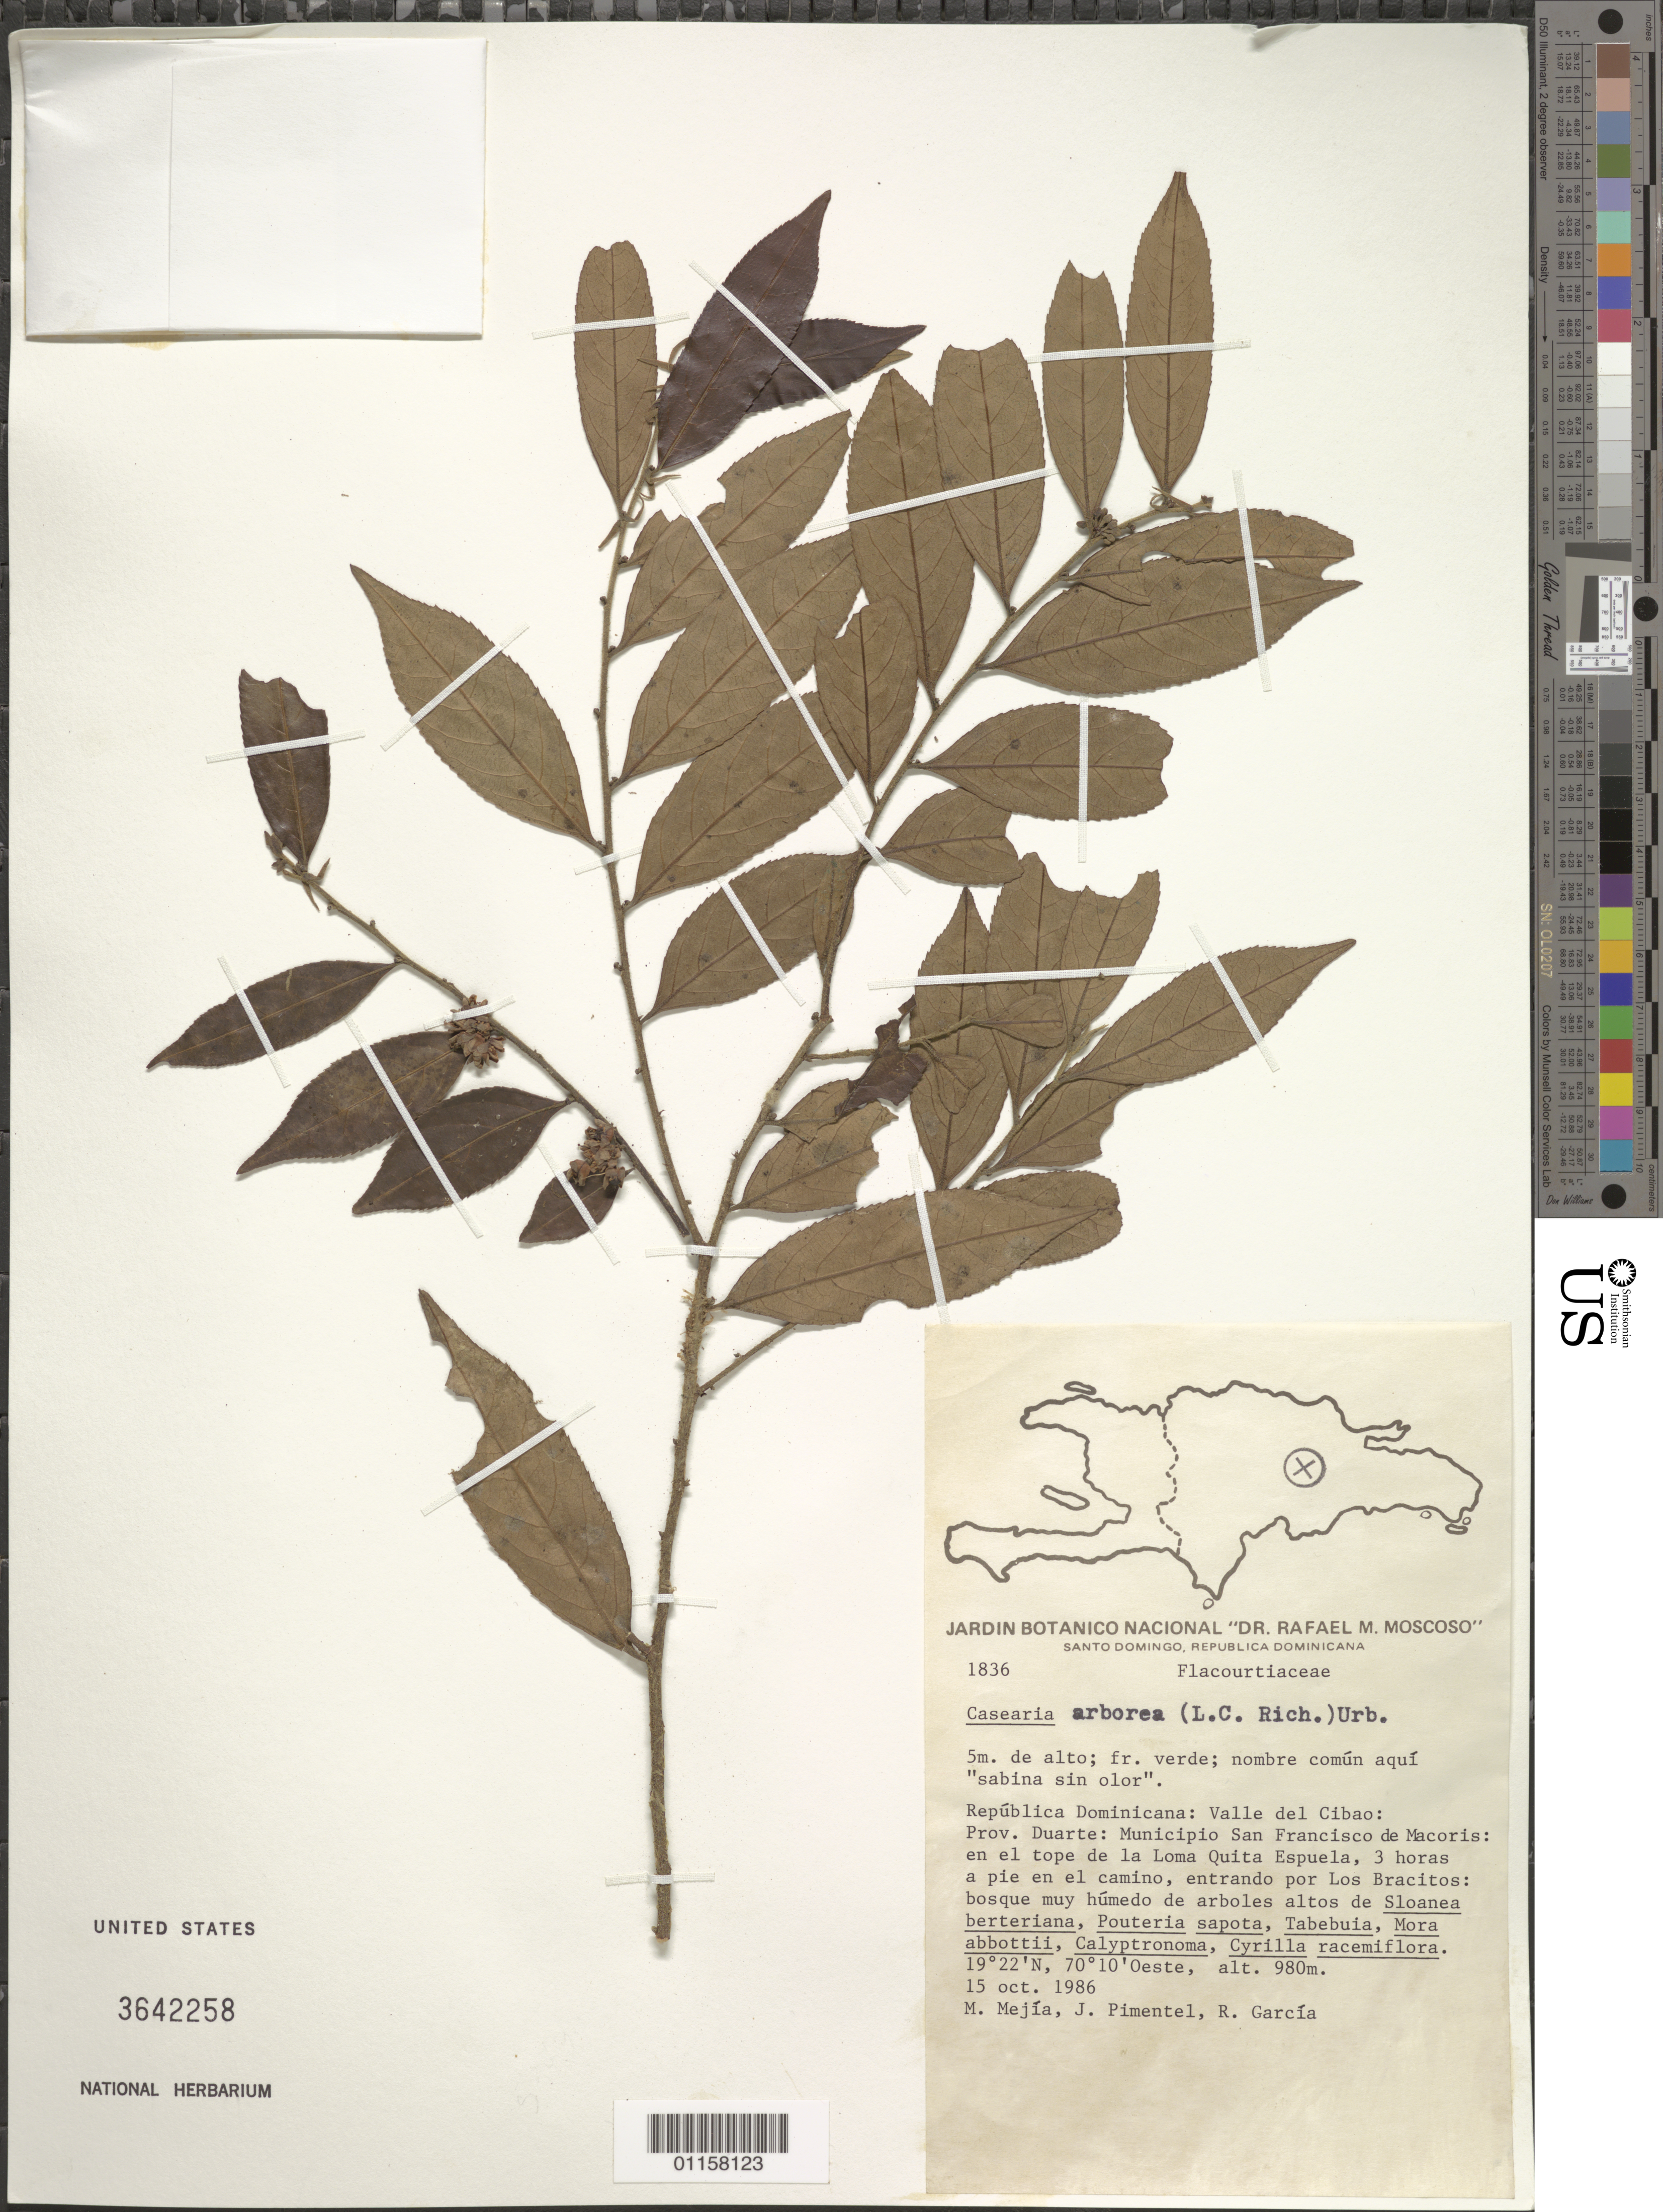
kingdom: Plantae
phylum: Tracheophyta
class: Magnoliopsida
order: Malpighiales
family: Salicaceae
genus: Casearia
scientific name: Casearia arborea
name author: (Rich.) Urb.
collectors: M. Mejia, J. Pimentel & R. G. García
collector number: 1836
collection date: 1986-10-15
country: Dominican Republic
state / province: Duarte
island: Hispaniola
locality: Valle del Cibao; Municipio San Francisco de Macoris; en el tope de la Loma Quita Espuela, 3 horas a pie en el camino, entrando por Los Bracitos.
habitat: Bosque muy húmedo de arboles altos de Sloanea berteriana, Pouteria sapota, Tabebuia, Mora abbottii, Calyptronoma, Cyrilla racemiflora.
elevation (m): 980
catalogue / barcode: US 3642258